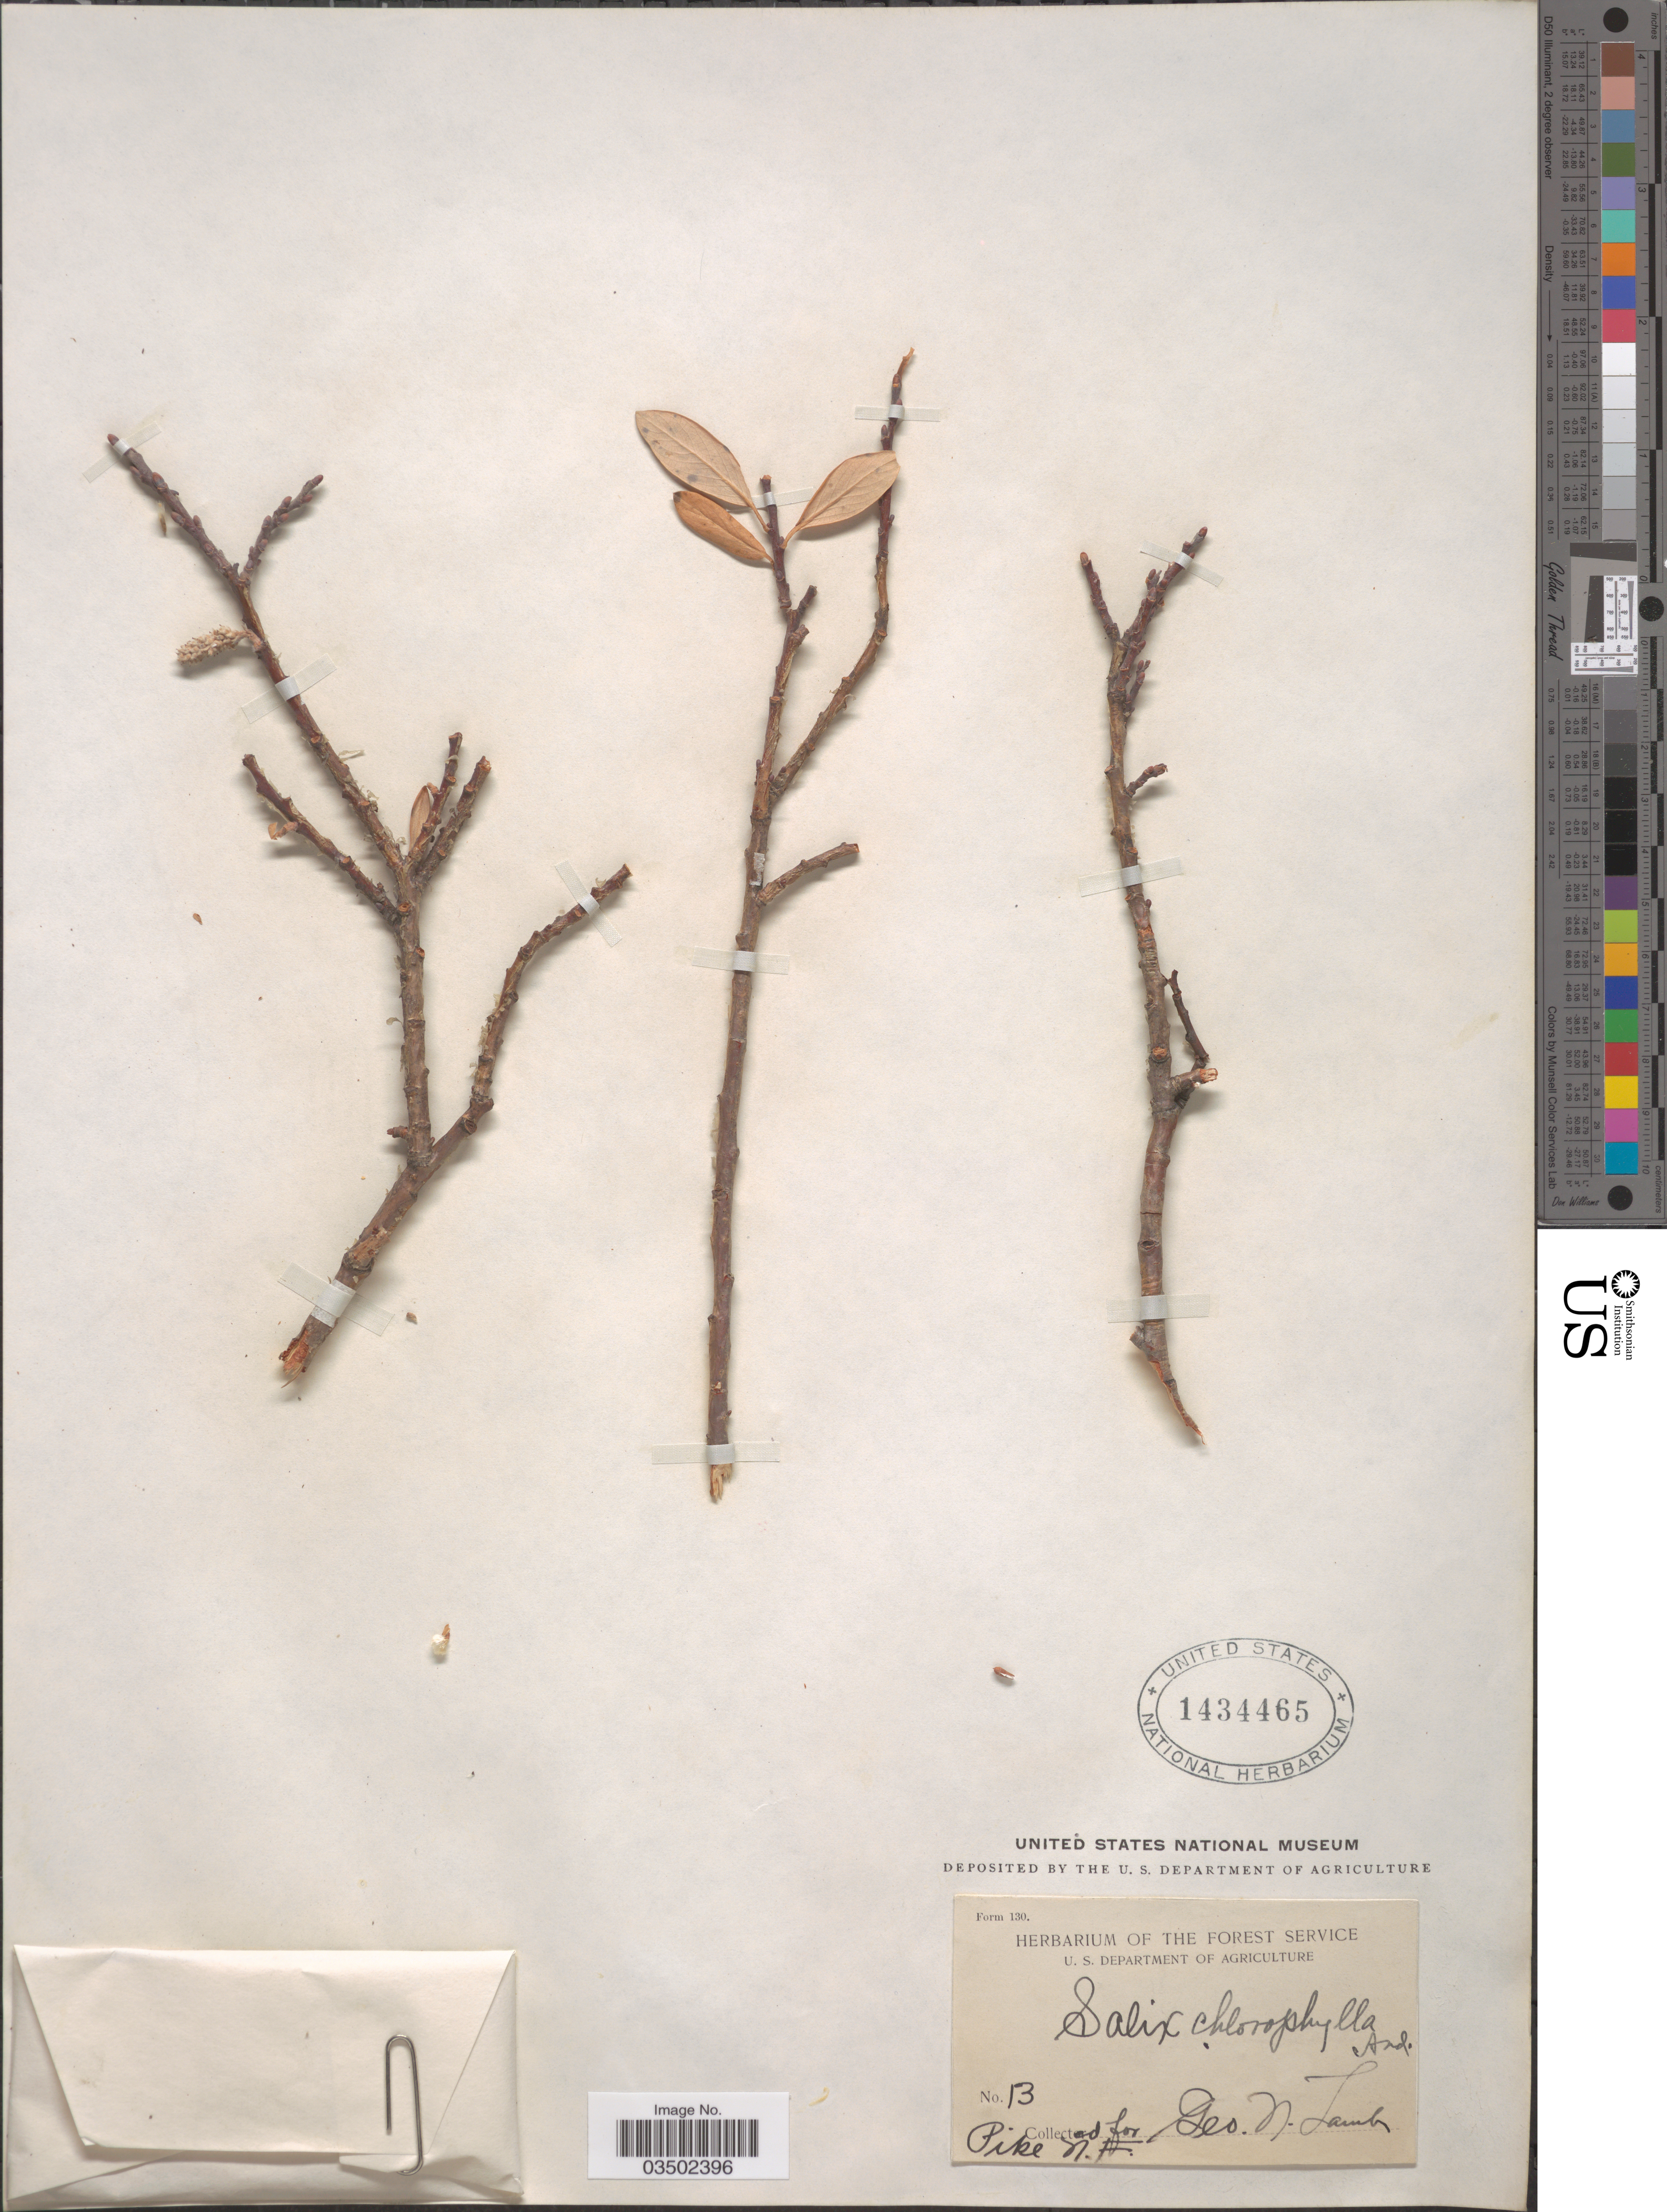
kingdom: Plantae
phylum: Tracheophyta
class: Magnoliopsida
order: Malpighiales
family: Salicaceae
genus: Salix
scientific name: Salix planifolia var. monica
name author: (Bebb) C.K. Schneid.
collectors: Ex herb. The Forest Service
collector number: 13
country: United States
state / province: Colorado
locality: Pike N. F.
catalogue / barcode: US 1434465